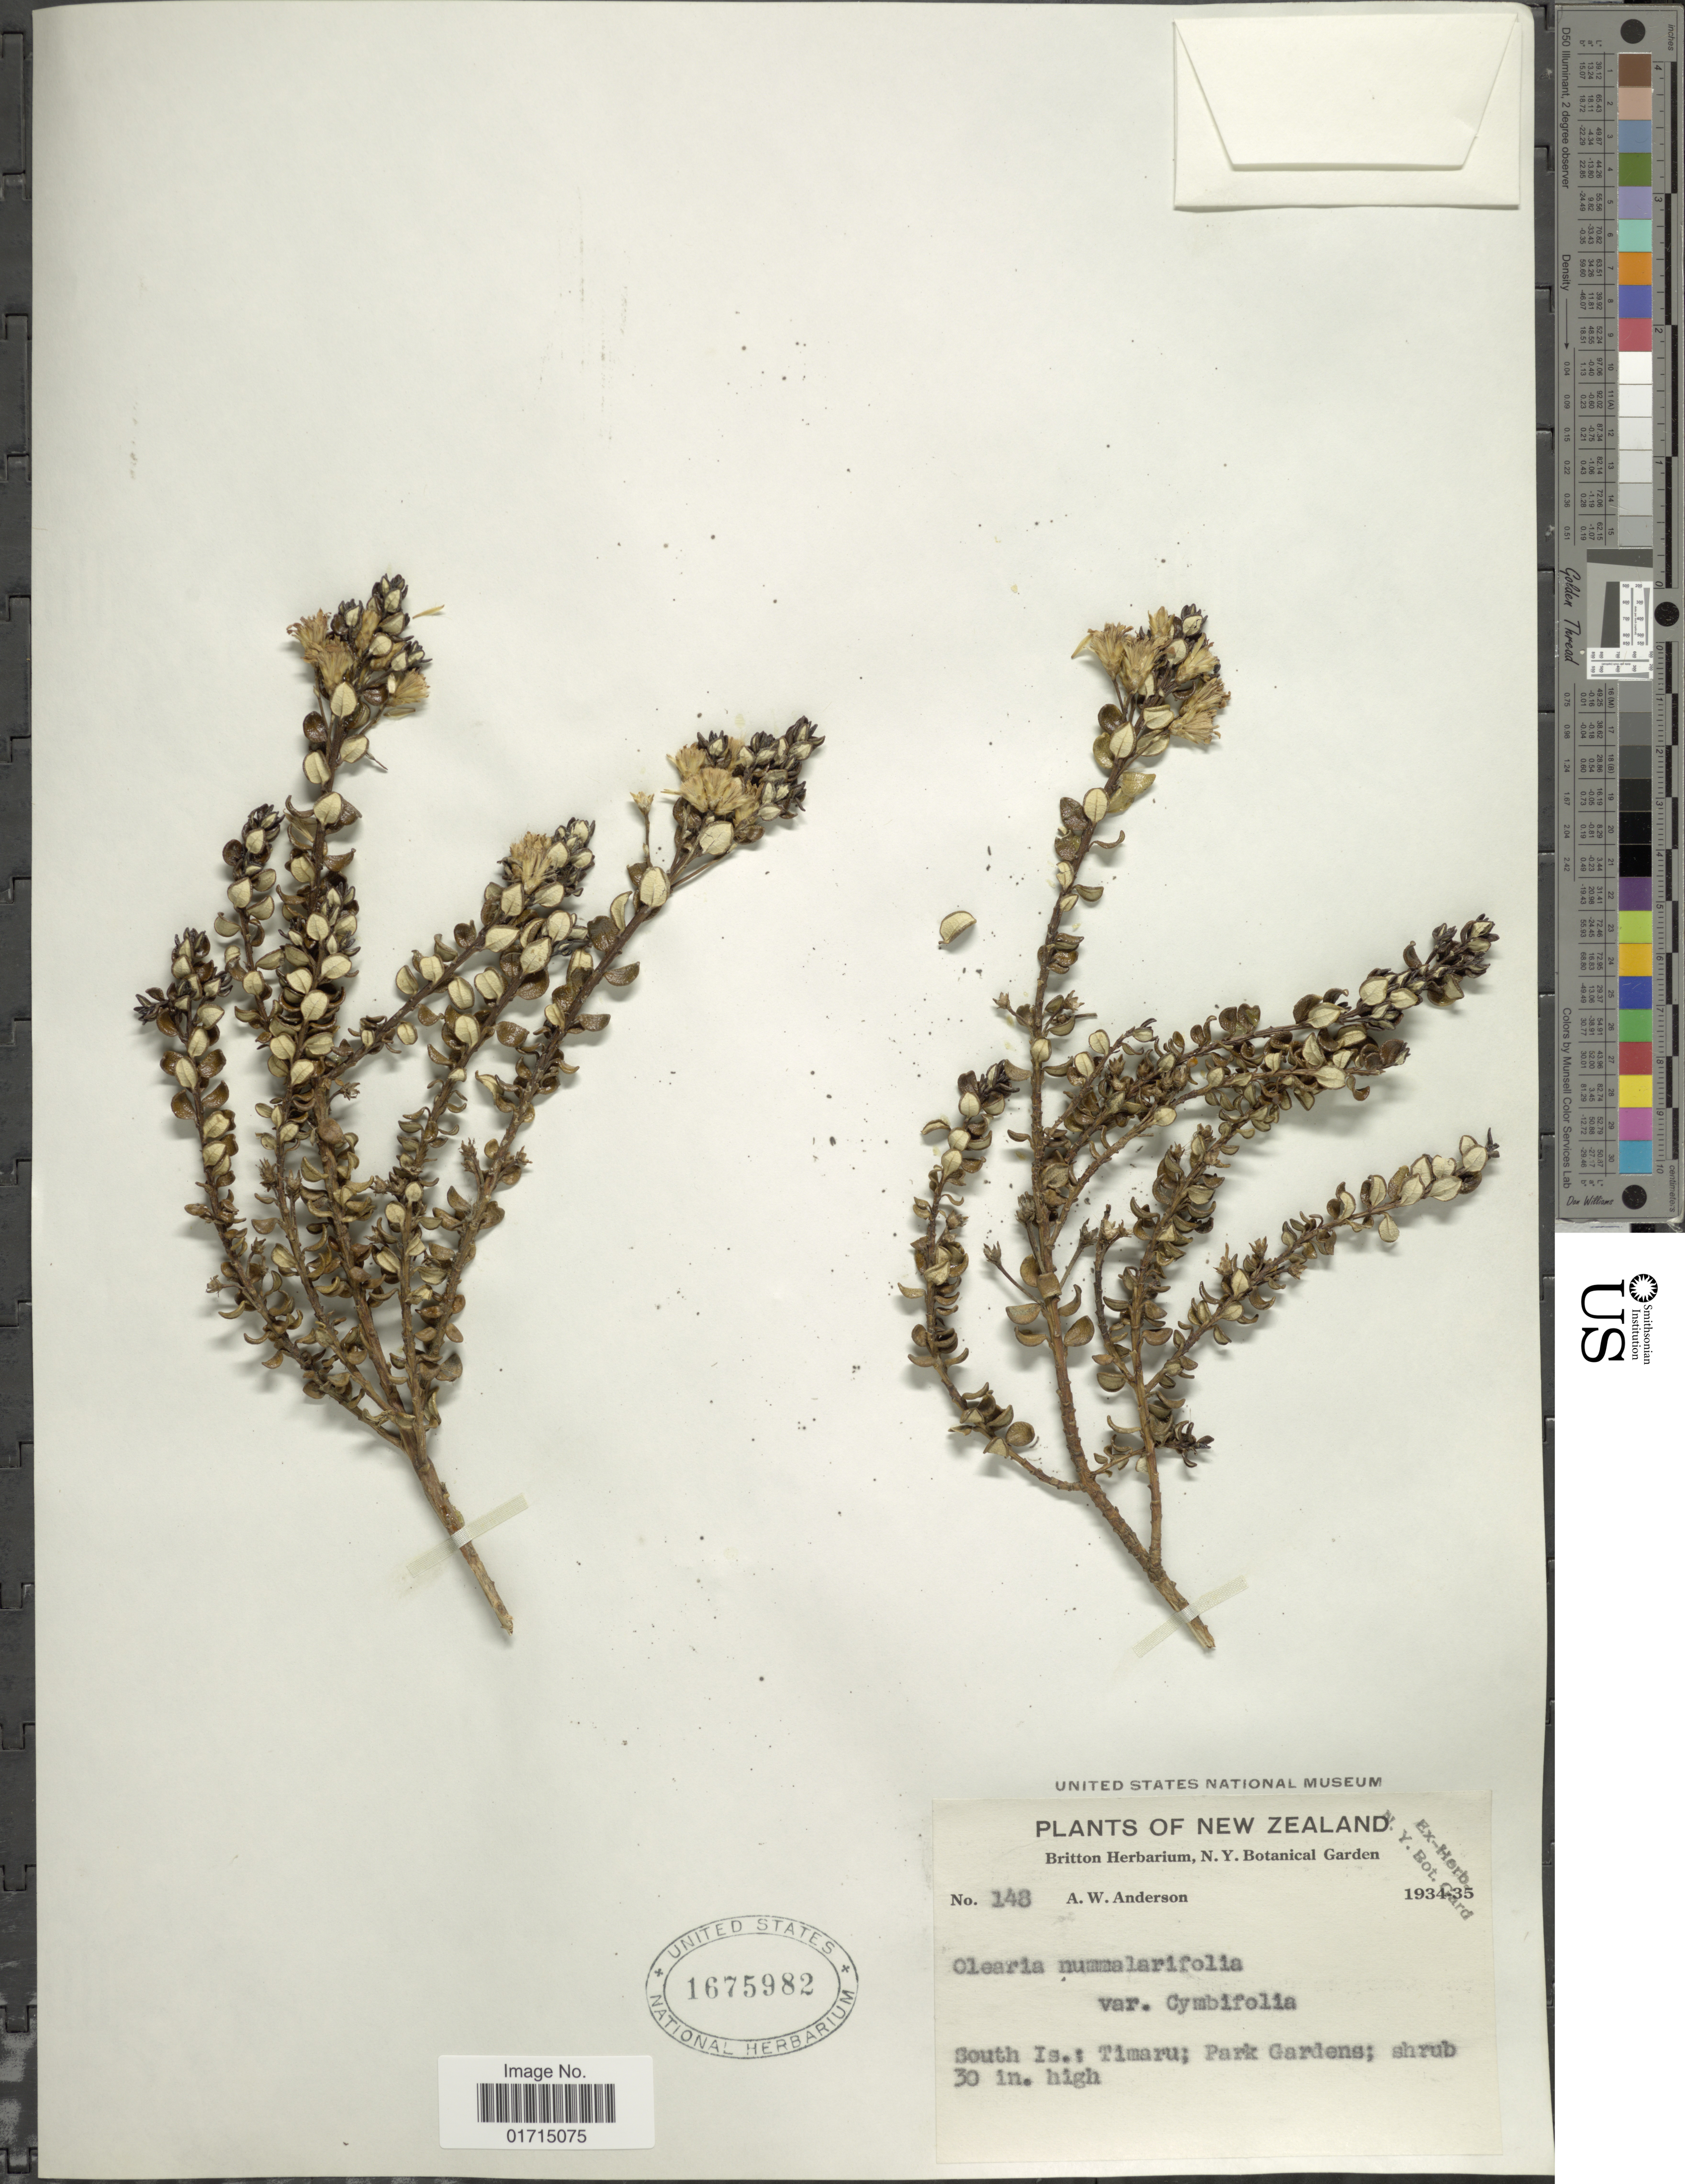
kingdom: Plantae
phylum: Tracheophyta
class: Magnoliopsida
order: Asterales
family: Asteraceae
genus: Olearia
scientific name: Olearia nummulariifolia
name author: (Hook. f.) Hook. f.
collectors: A. W. Anderson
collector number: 148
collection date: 1934/1935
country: New Zealand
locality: New Zealand. South Is.: Timaru; Park Gardens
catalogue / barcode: US 1675982